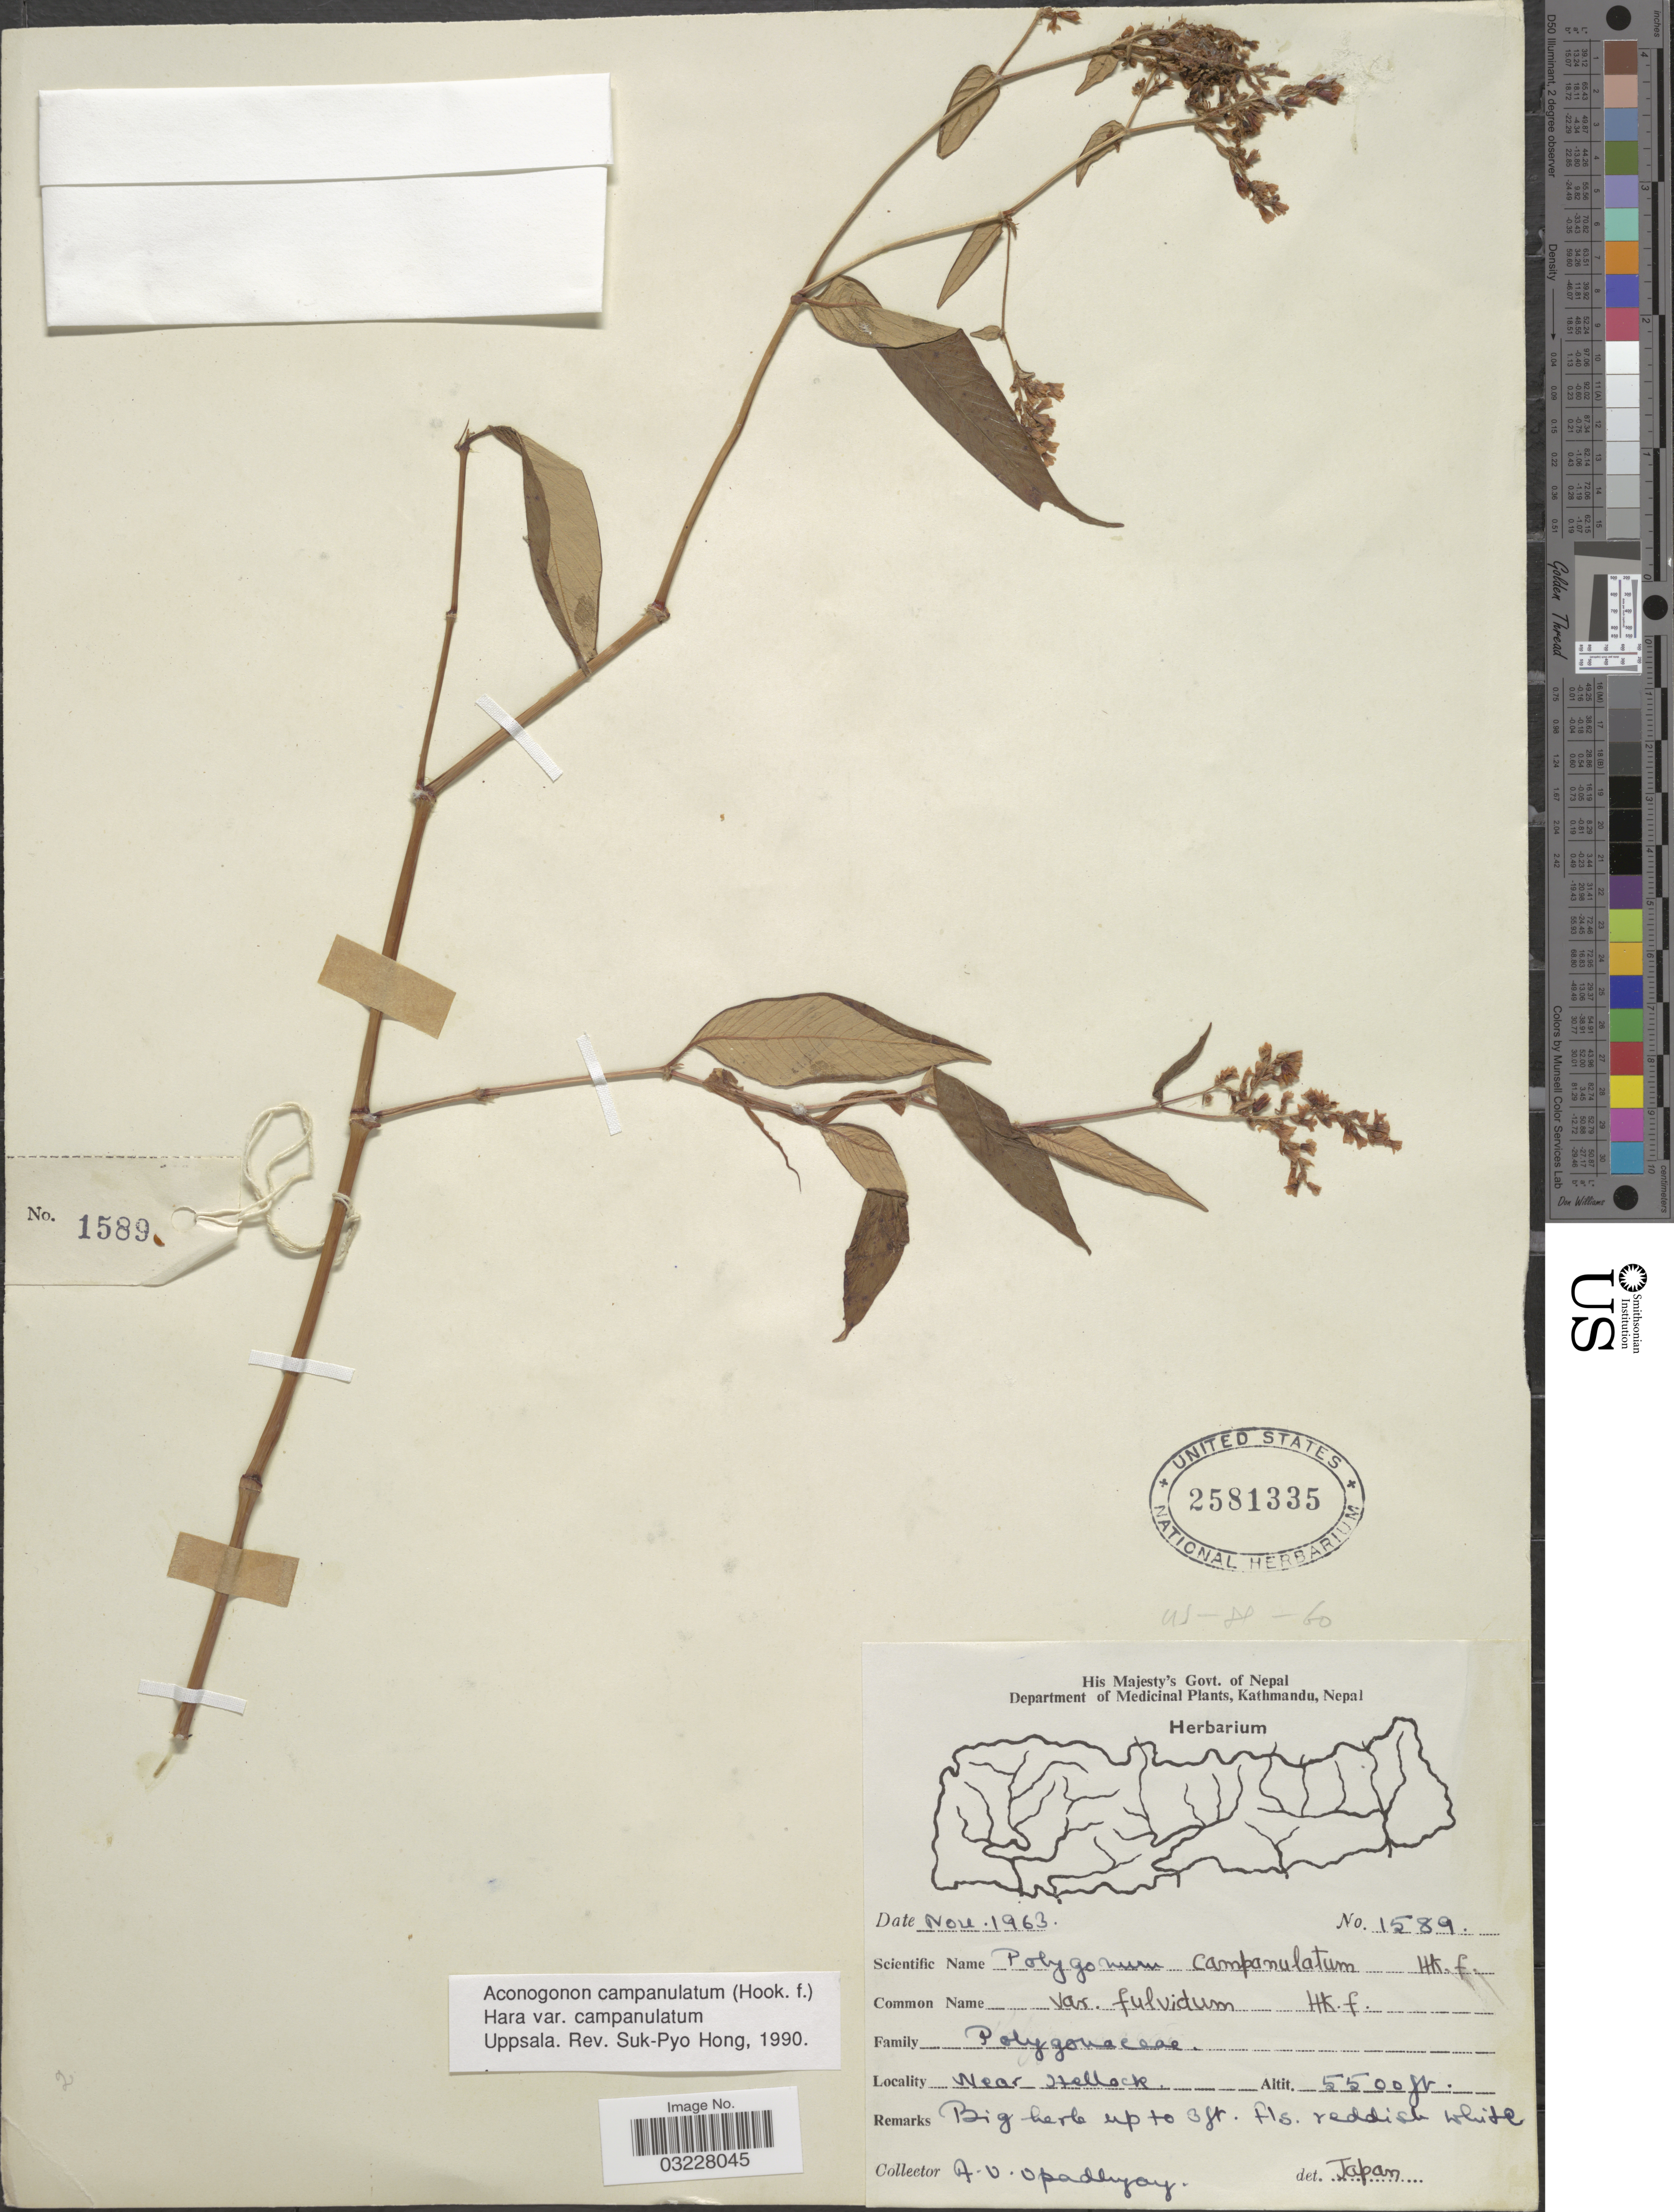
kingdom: Plantae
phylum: Tracheophyta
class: Magnoliopsida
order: Caryophyllales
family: Polygonaceae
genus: Koenigia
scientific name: Koenigia campanulata var. campanulata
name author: (Hook. f.) T.M. Schust. & Reveal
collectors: A. V. Upadhyay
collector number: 1589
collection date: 1963-11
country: Nepal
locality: Near Hellack [interpreted].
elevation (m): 1676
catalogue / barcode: US 2581335